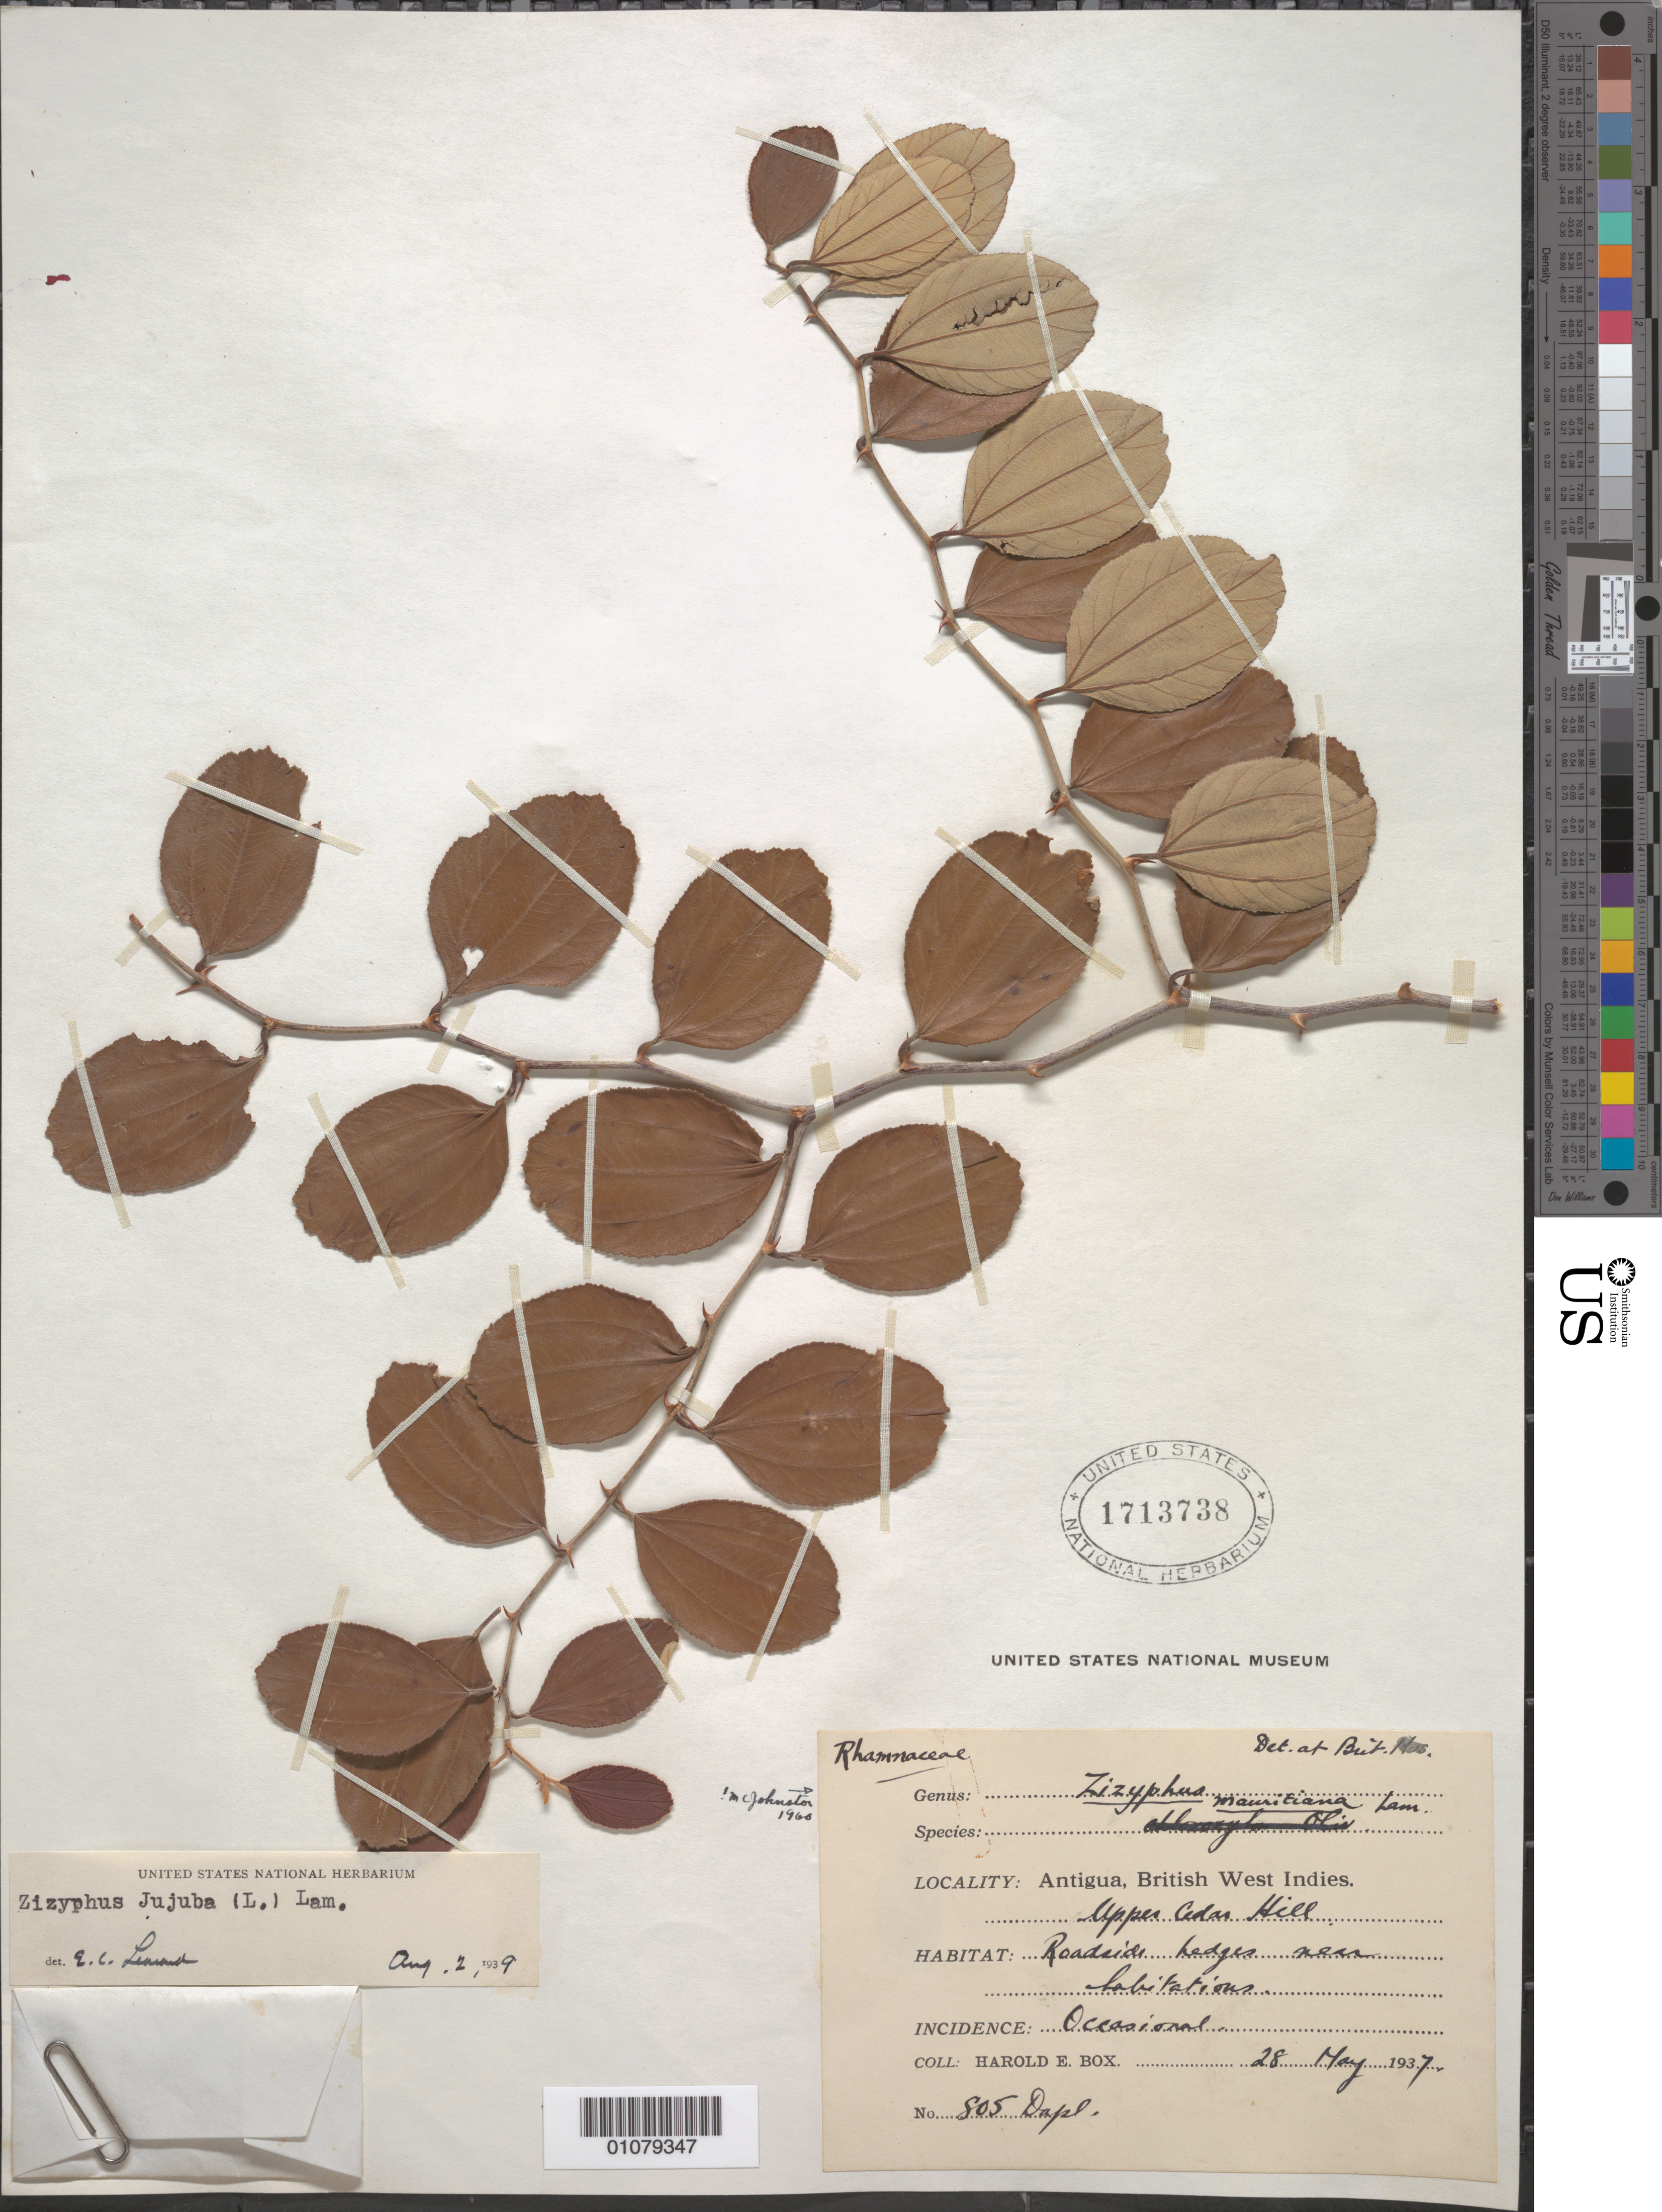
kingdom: Plantae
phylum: Tracheophyta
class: Magnoliopsida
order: Rosales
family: Rhamnaceae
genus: Ziziphus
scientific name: Ziziphus mauritiana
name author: Lam.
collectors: H. E. Box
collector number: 805 Dupl.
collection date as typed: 28 May 1937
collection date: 1937-05-28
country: Antigua and Barbuda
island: Leeward Is.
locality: Antigua, Upper Cedar Hill, Roadside hedges near habitations.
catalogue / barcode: US 1713738